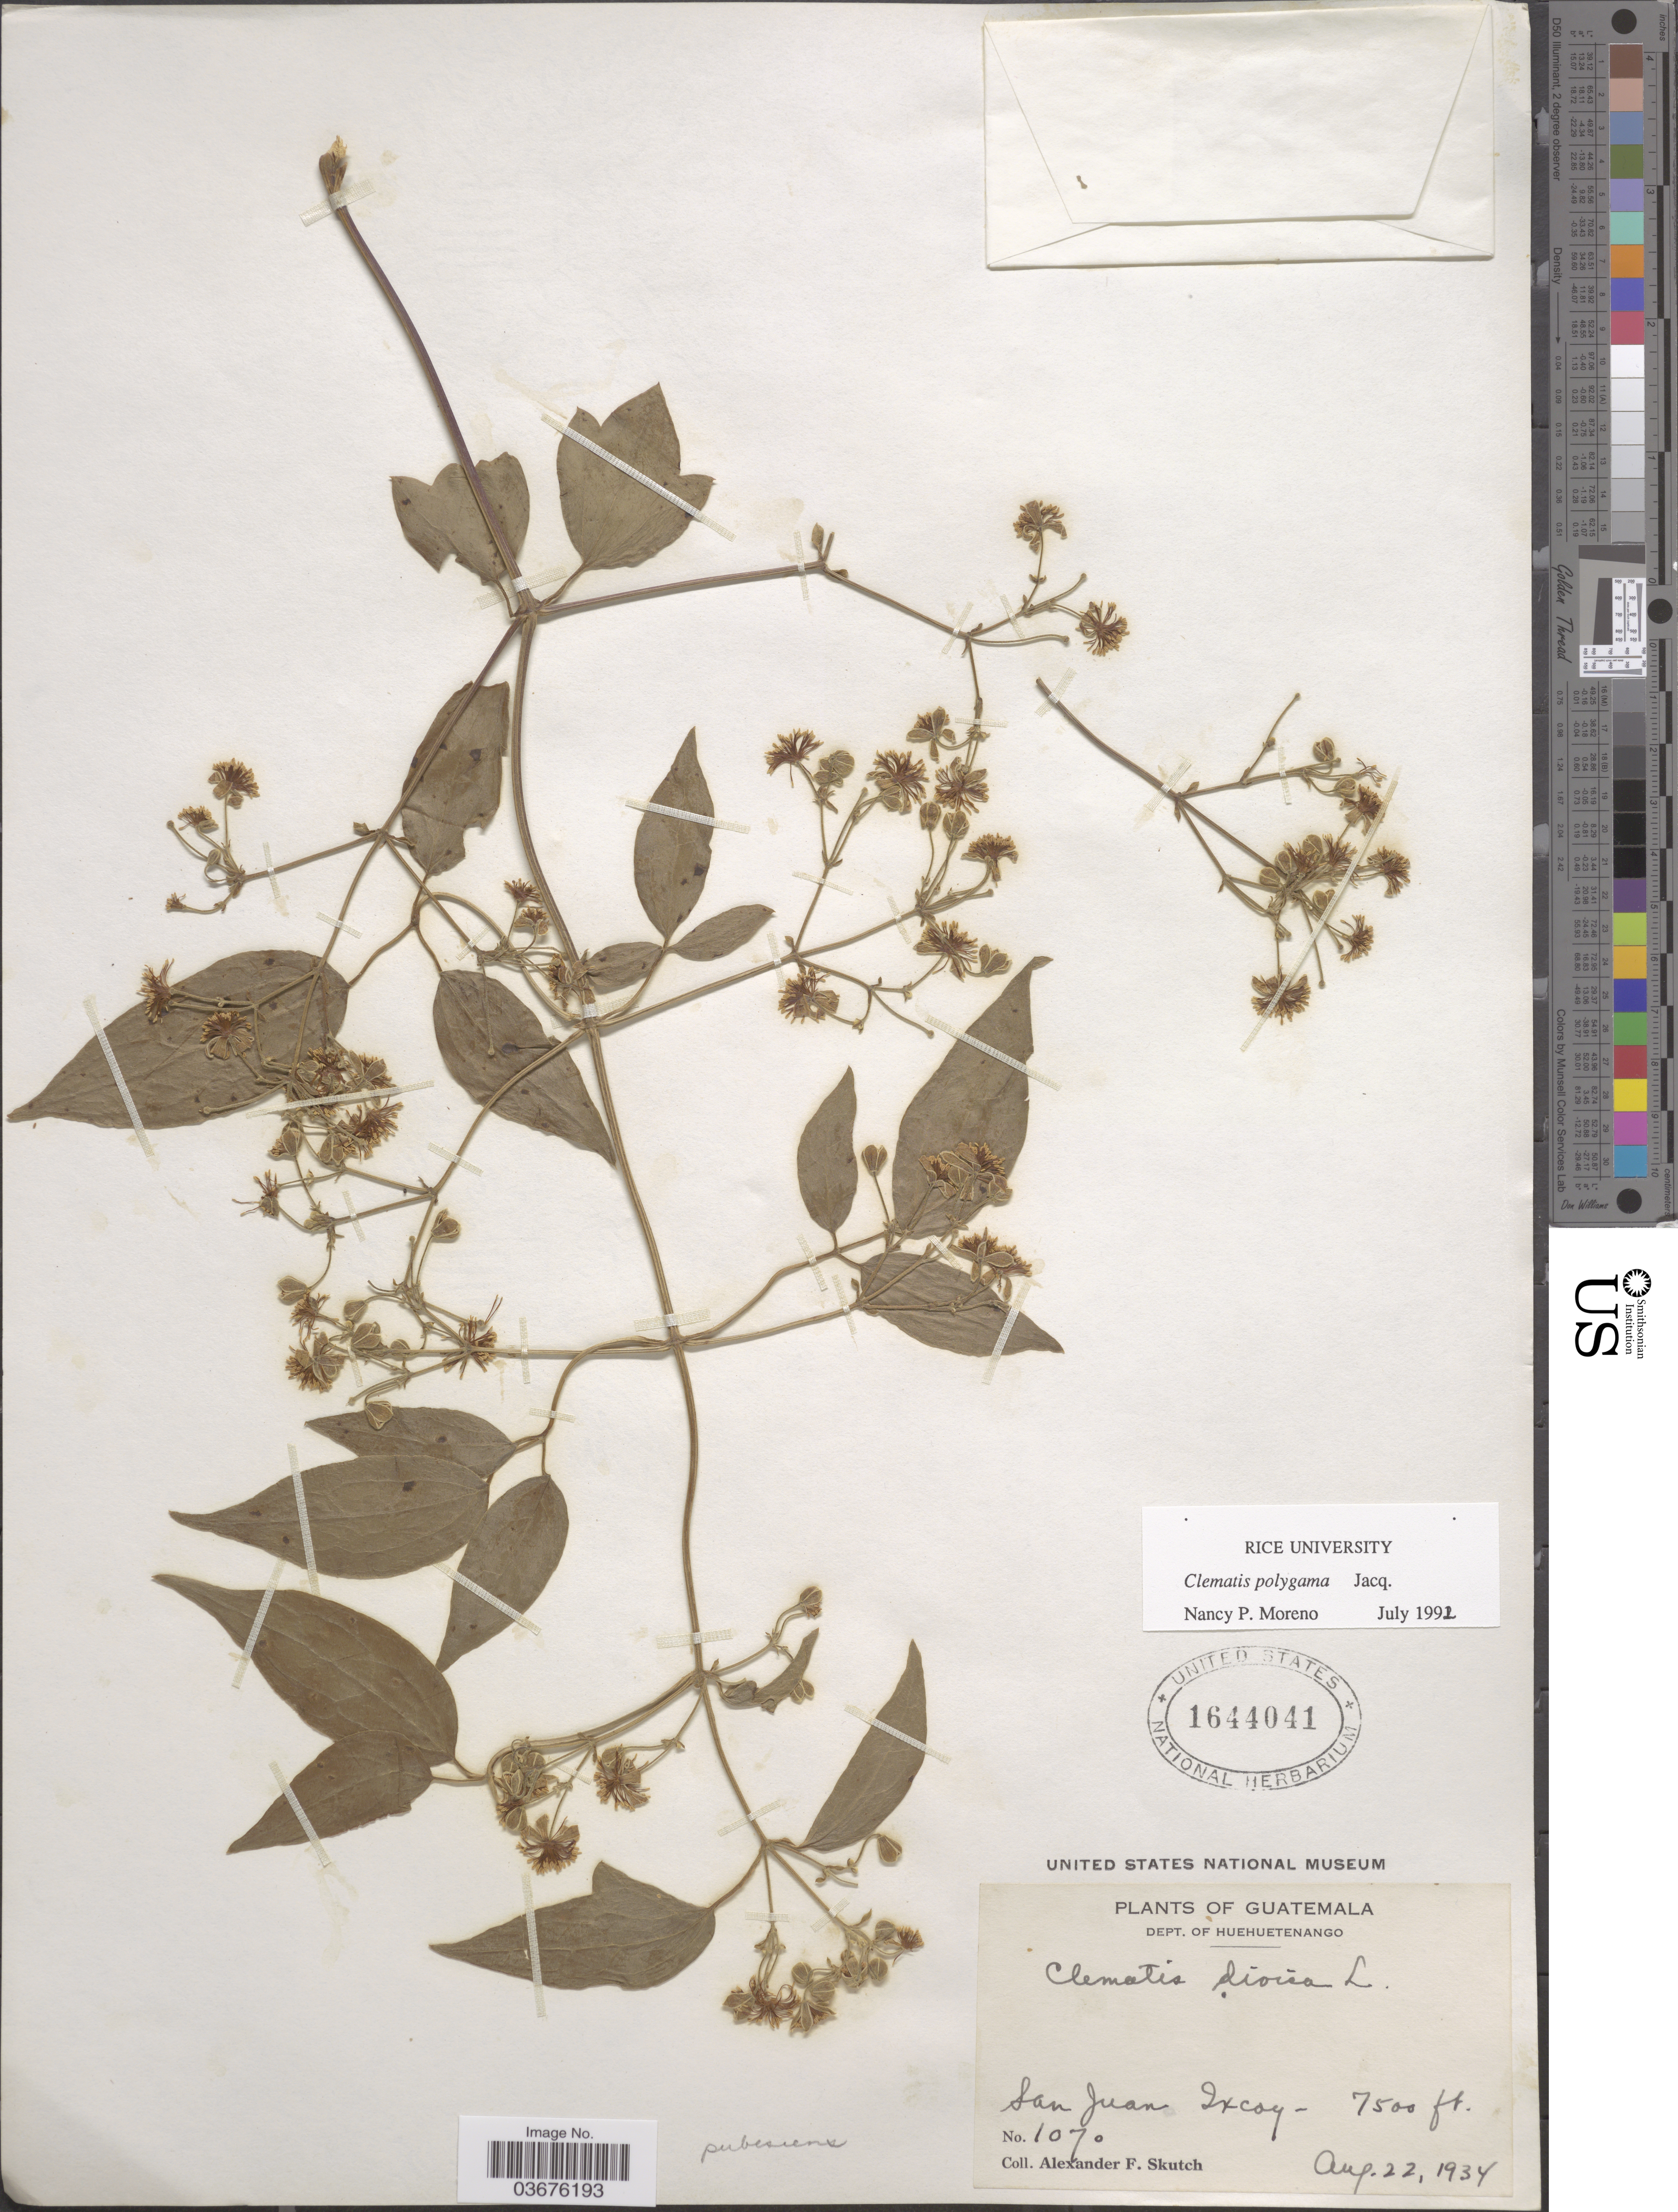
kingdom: Plantae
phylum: Tracheophyta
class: Magnoliopsida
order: Ranunculales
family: Ranunculaceae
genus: Clematis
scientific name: Clematis polygama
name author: Jacq.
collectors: A. F. Skutch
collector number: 1070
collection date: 1934-08-22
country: Guatemala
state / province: Huehuetenango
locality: Dept. of Huehuetenango. San Juan Ixcoy.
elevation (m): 2286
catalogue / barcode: US 1644041